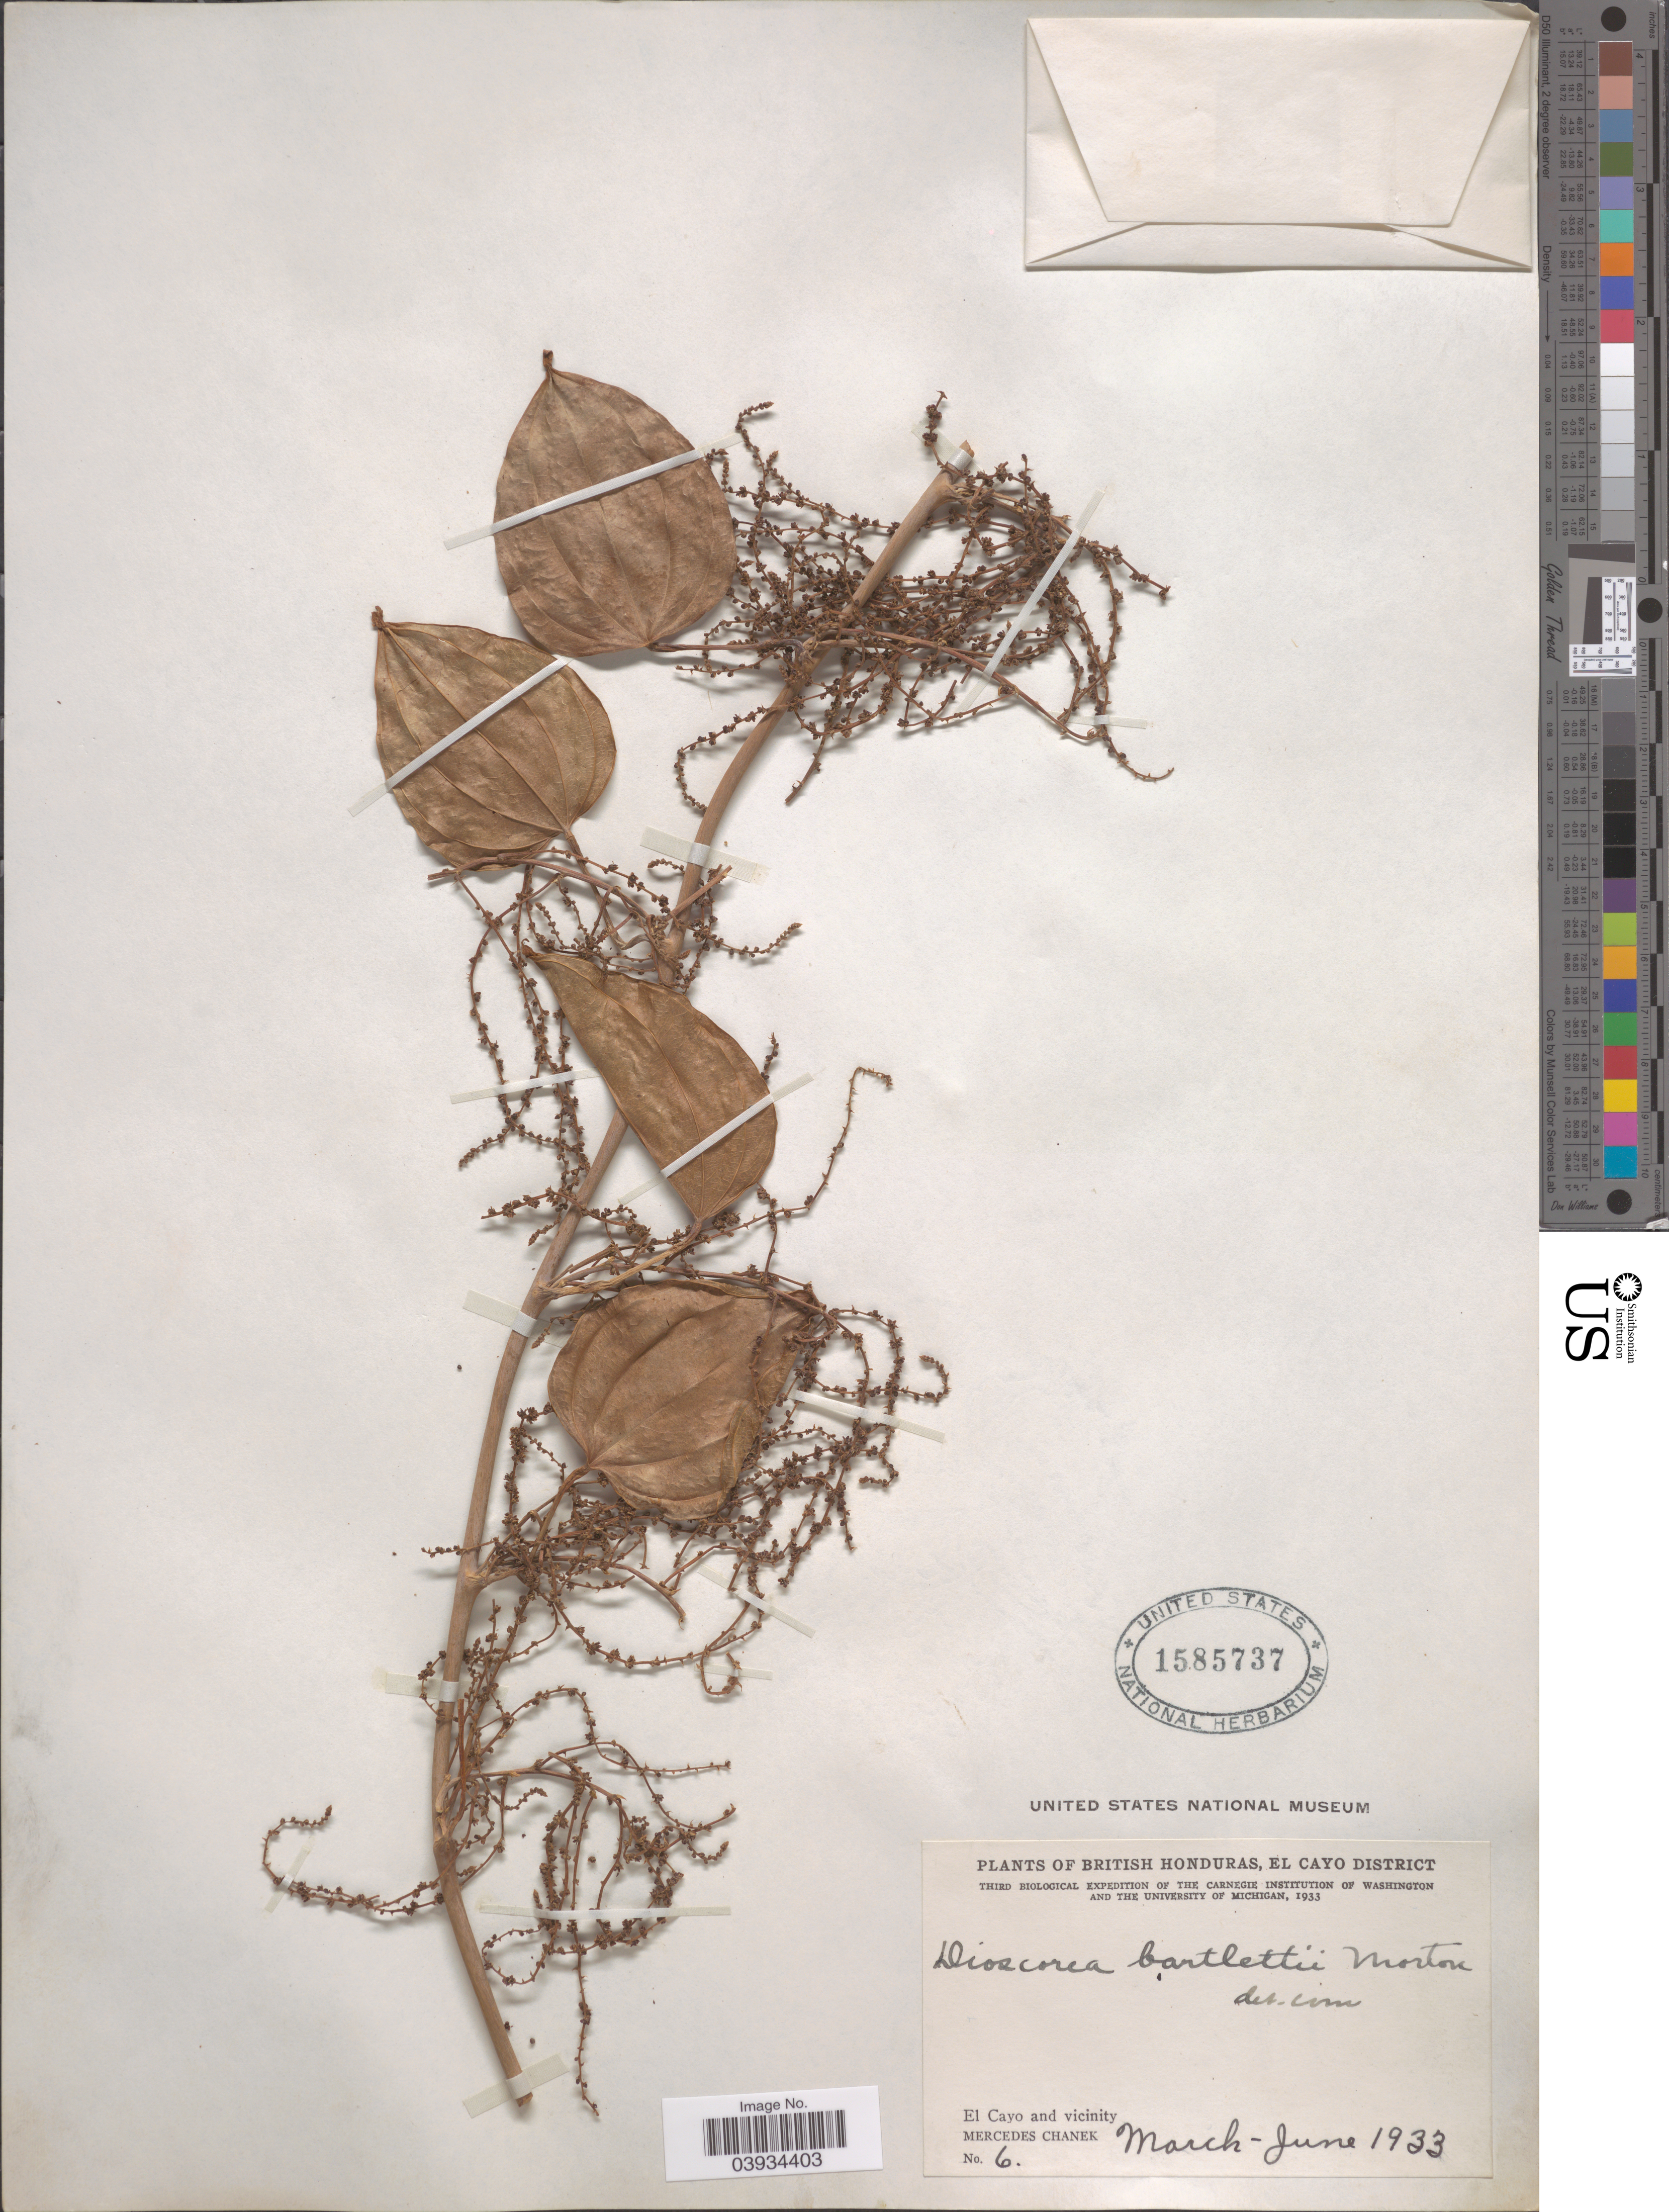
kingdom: Plantae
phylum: Tracheophyta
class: Liliopsida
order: Dioscoreales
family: Dioscoreaceae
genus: Dioscorea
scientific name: Dioscorea bartlettii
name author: C.V. Morton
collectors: M. Chanek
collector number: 6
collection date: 1933-03/1933-06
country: Belize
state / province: Cayo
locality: British Honduras, El Cayo District. El Cayo and vicinity.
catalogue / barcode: US 1585737